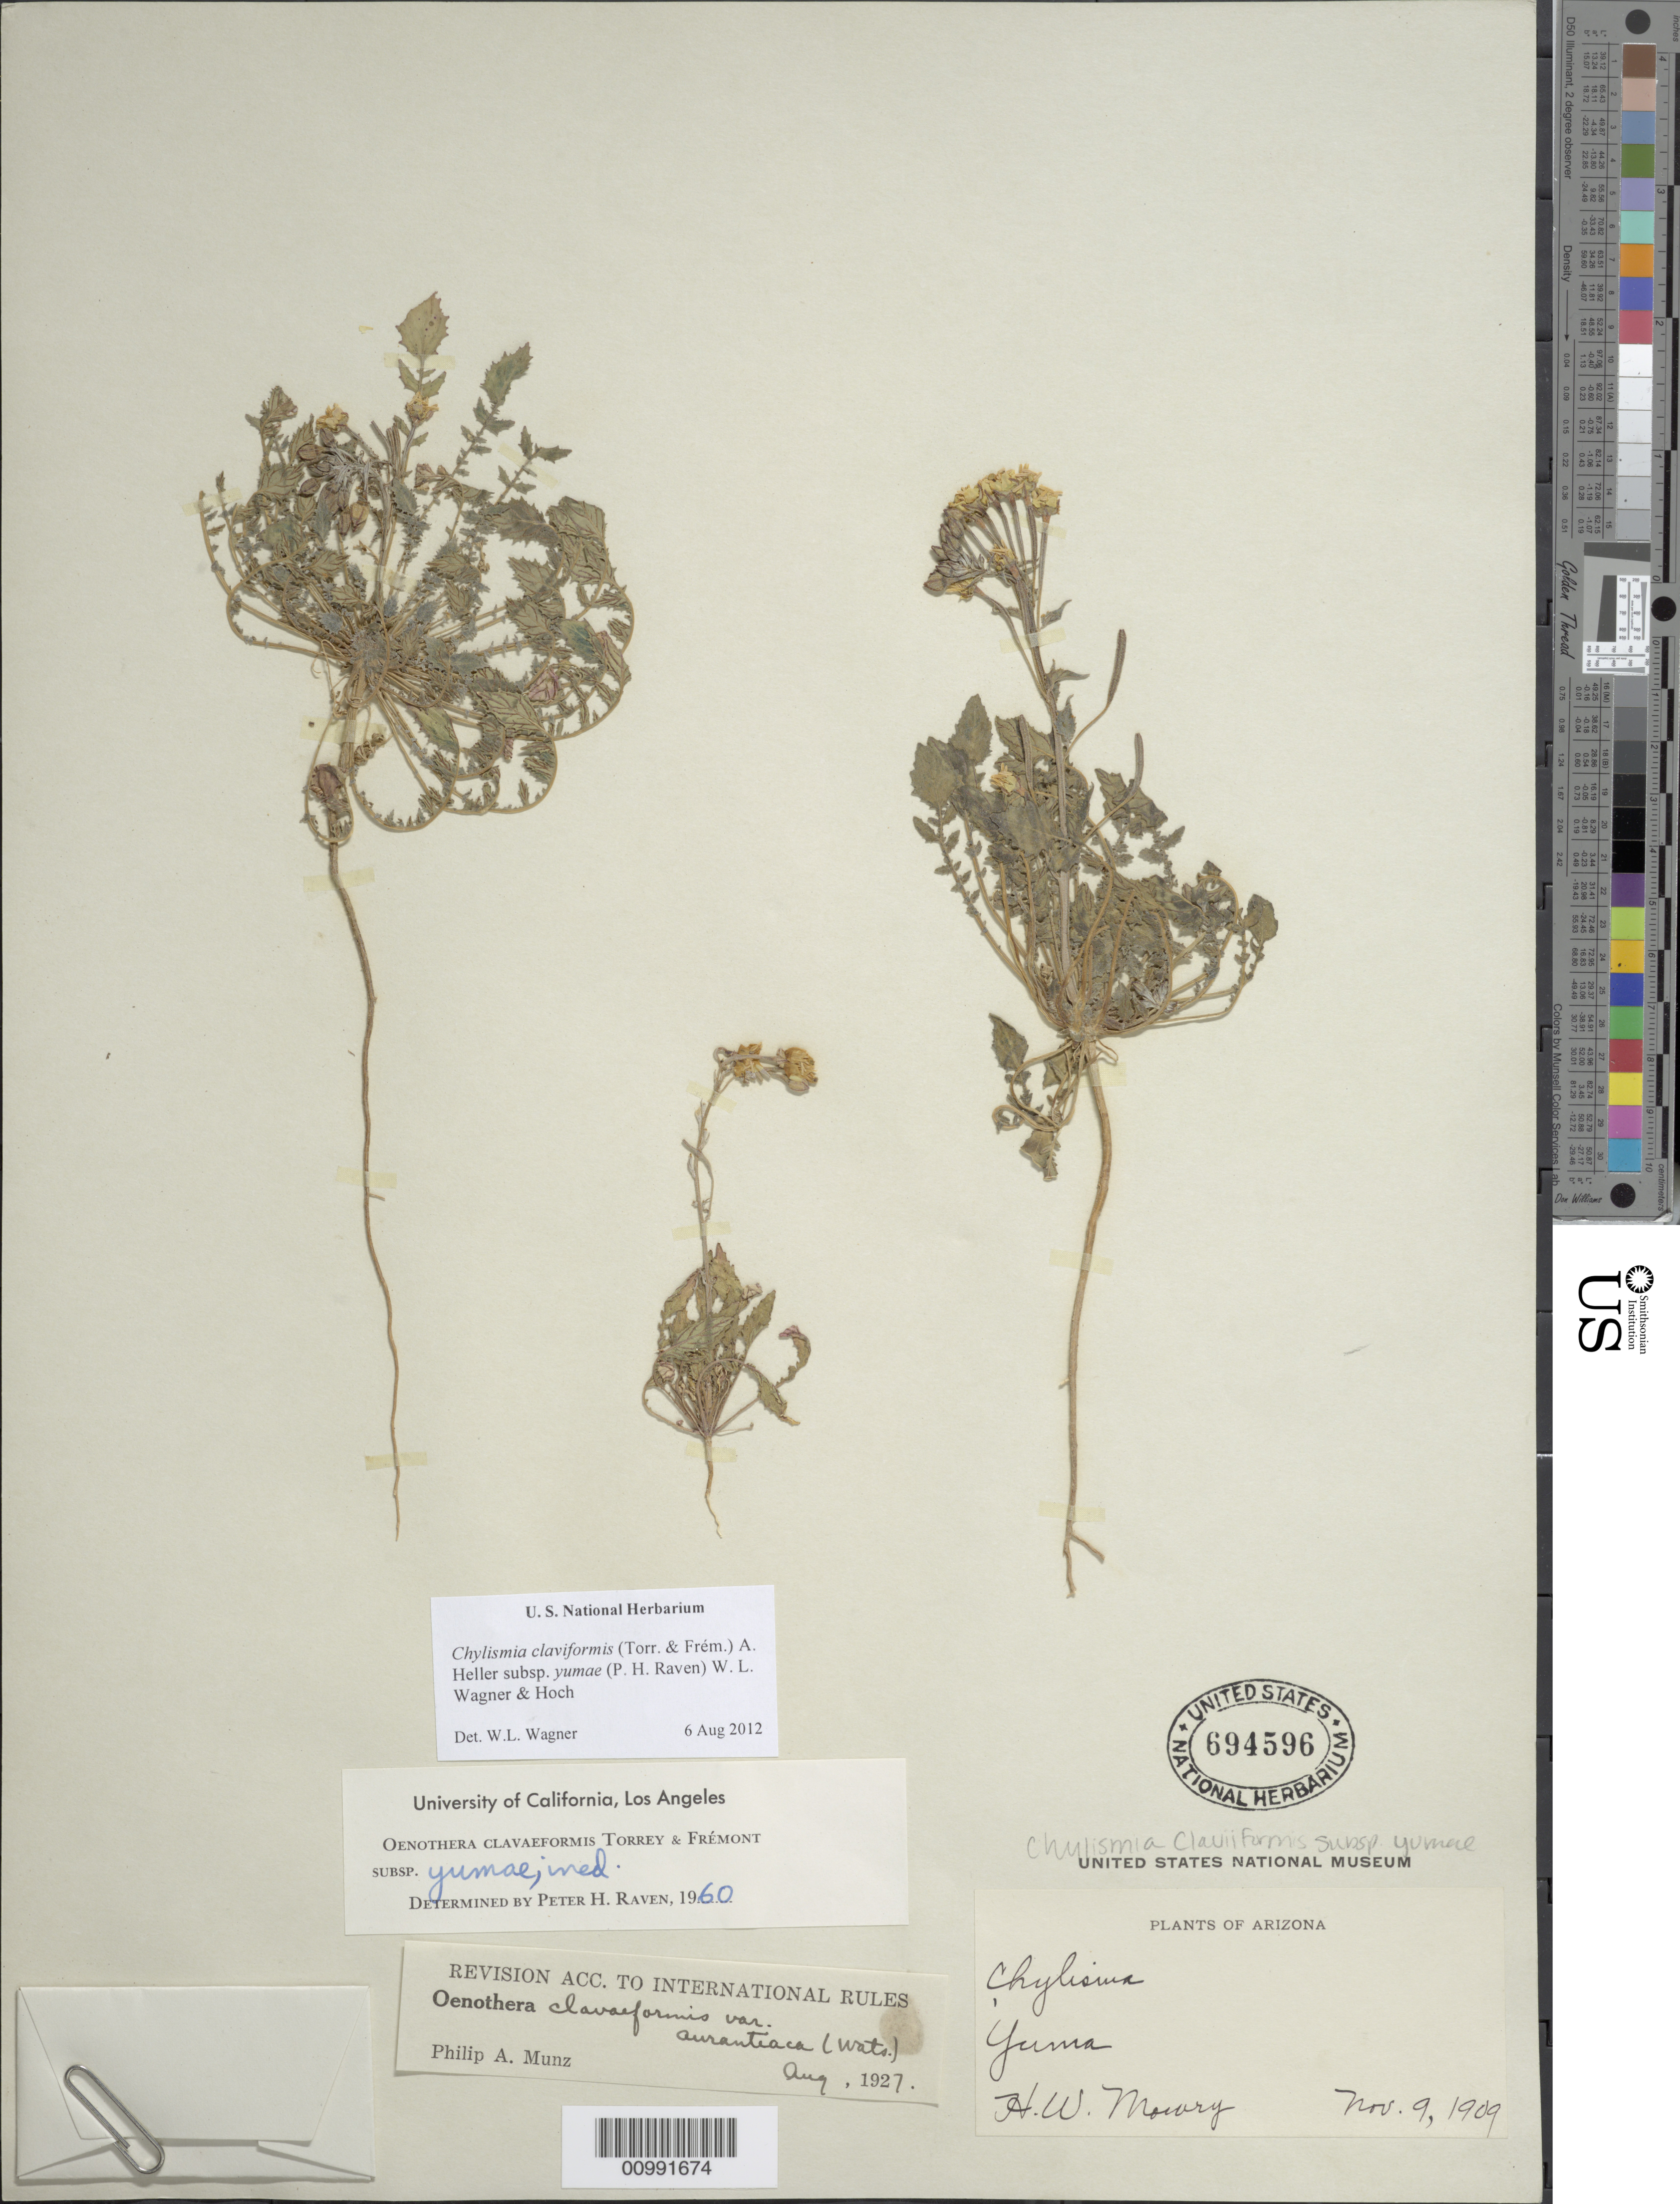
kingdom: Plantae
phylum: Tracheophyta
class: Magnoliopsida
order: Myrtales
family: Onagraceae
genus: Chylismia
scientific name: Chylismia claviformis subsp. yumae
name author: (P.H. Raven) W.L. Wagner & Hoch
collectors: H. Mowry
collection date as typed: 09 Nov 1909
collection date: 1909-11-09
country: United States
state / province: Arizona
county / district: Yuma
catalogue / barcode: US 694596